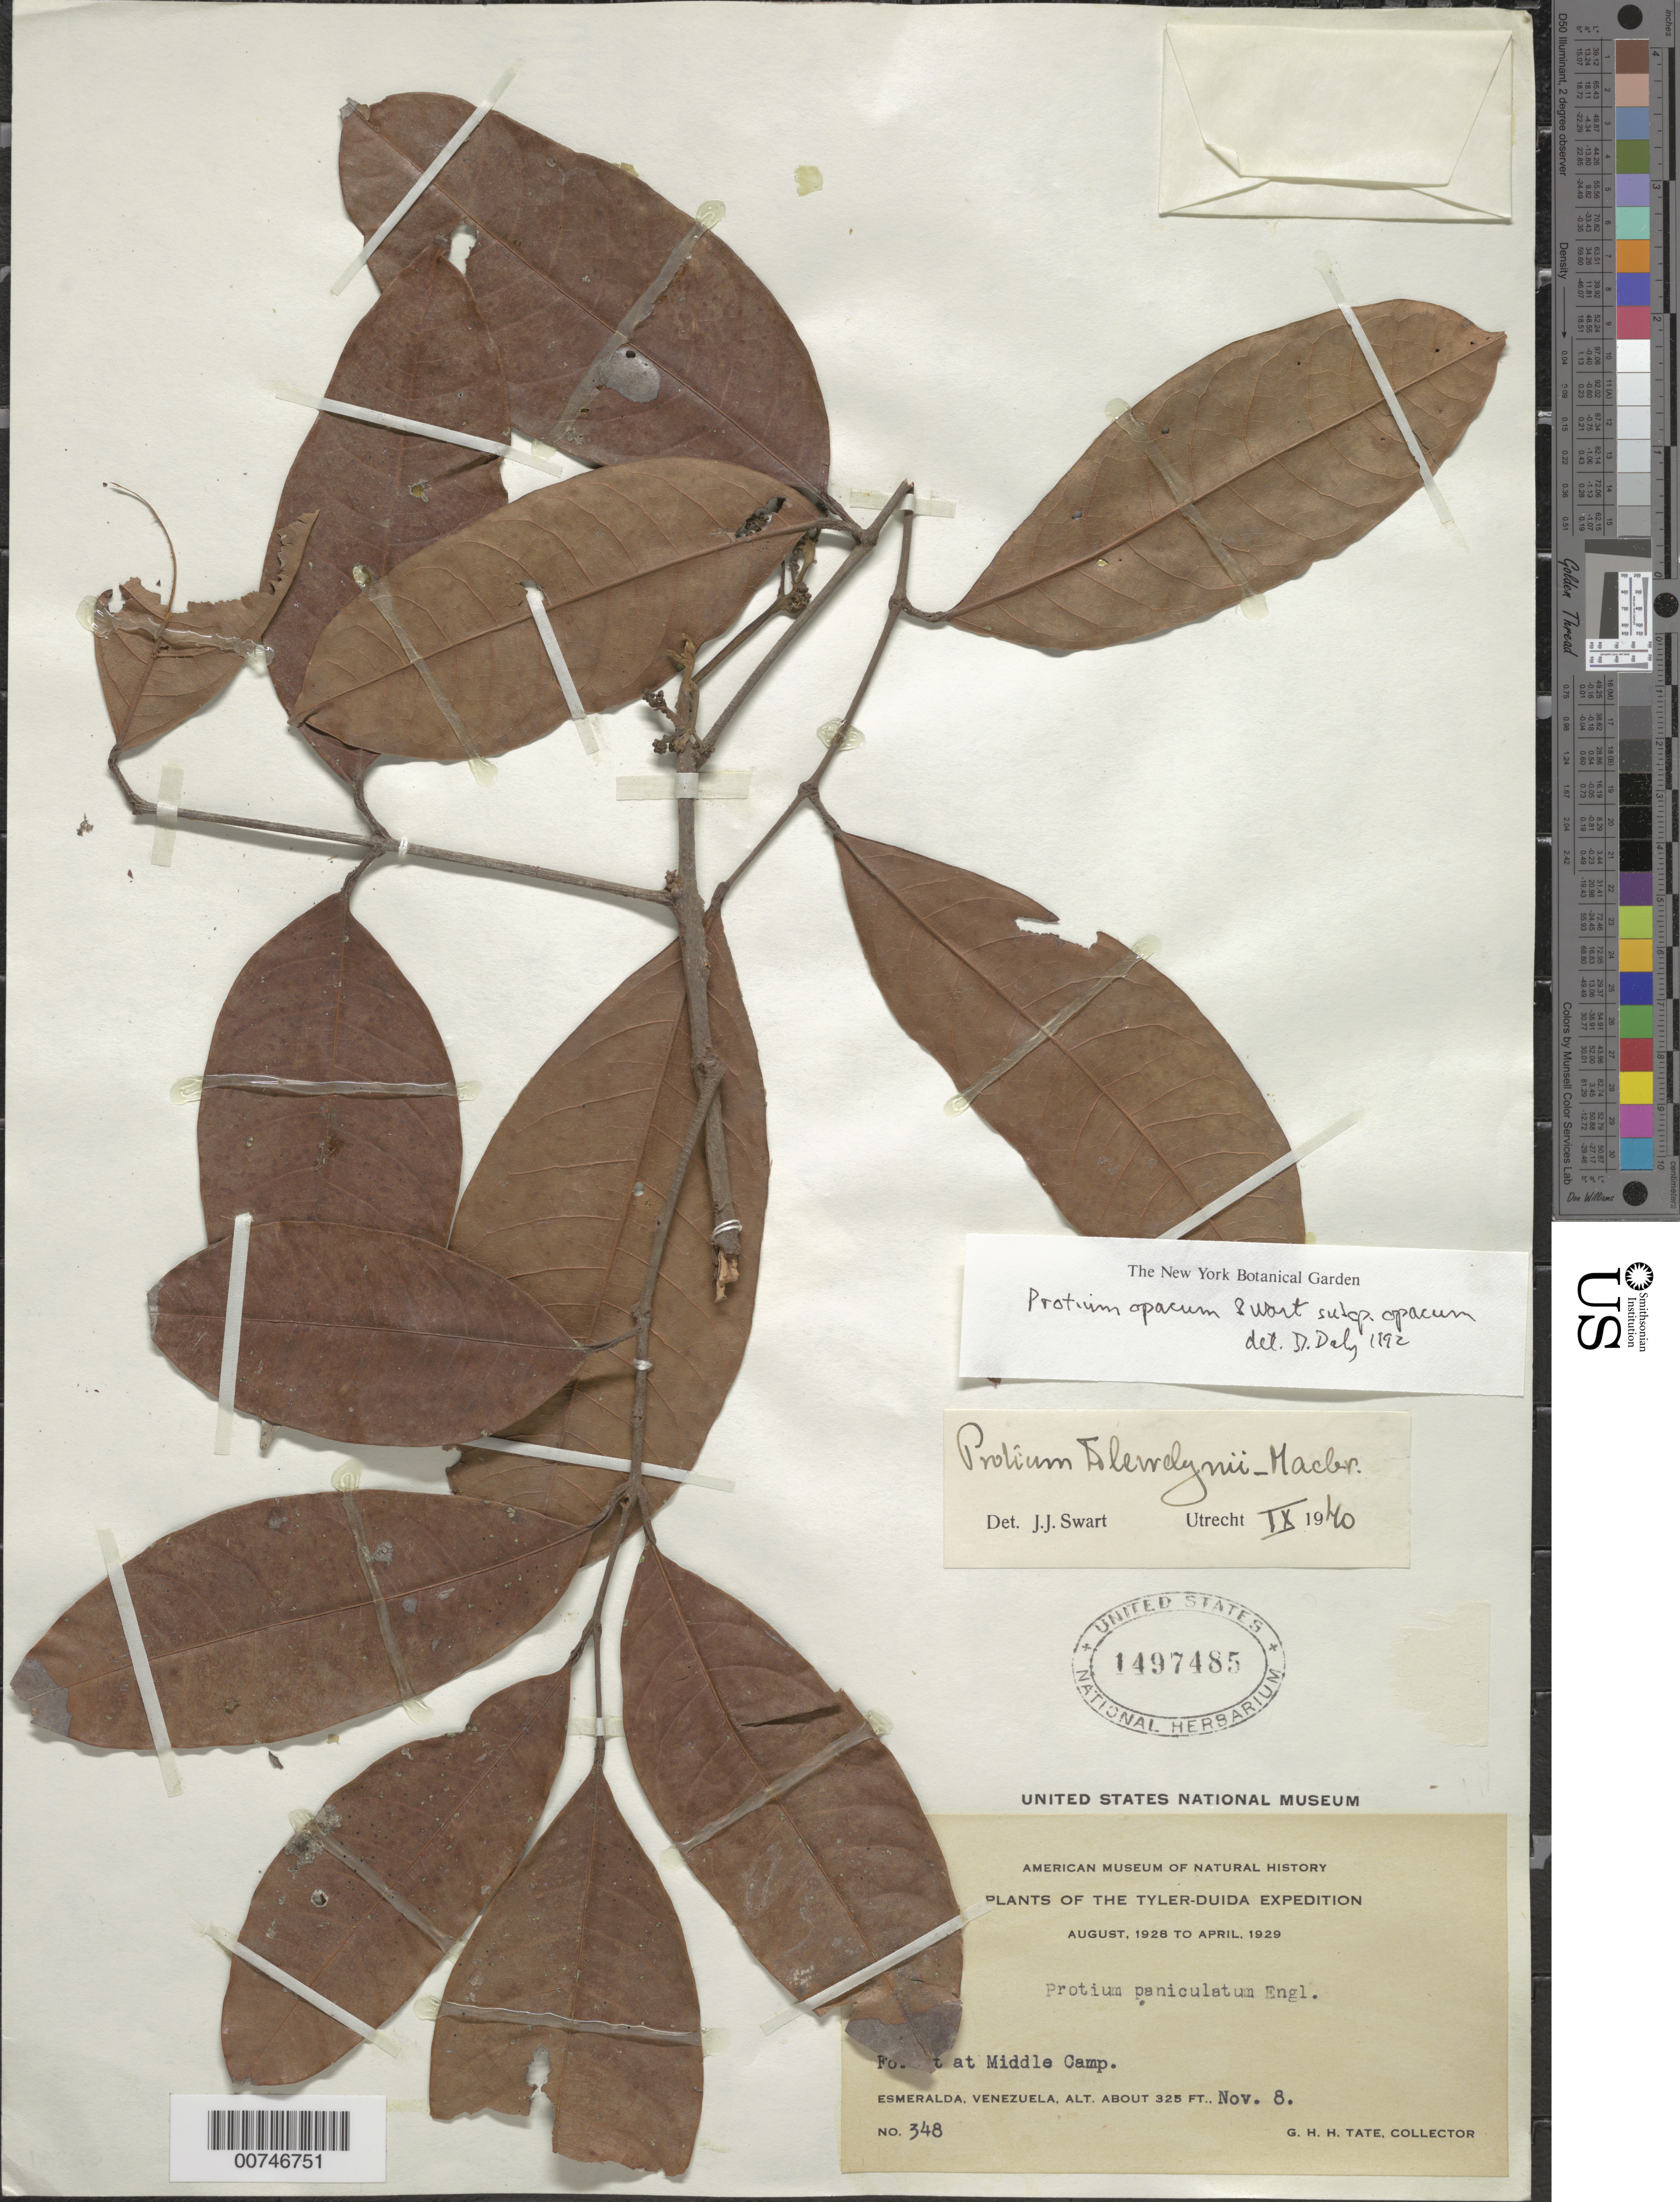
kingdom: Plantae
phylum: Tracheophyta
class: Magnoliopsida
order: Sapindales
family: Burseraceae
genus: Protium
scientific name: Protium decandrum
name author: (Aubl.) Marchand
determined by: Daly, D. C.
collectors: G. H. H.Tate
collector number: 348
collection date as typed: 8-Nov-28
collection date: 1928-11-08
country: Venezuela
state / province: Amazonas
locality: La Esmeralda, at Middle Camp. (Tyler-Duida Expedition)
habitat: Forest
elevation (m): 99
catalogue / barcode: US 1497485